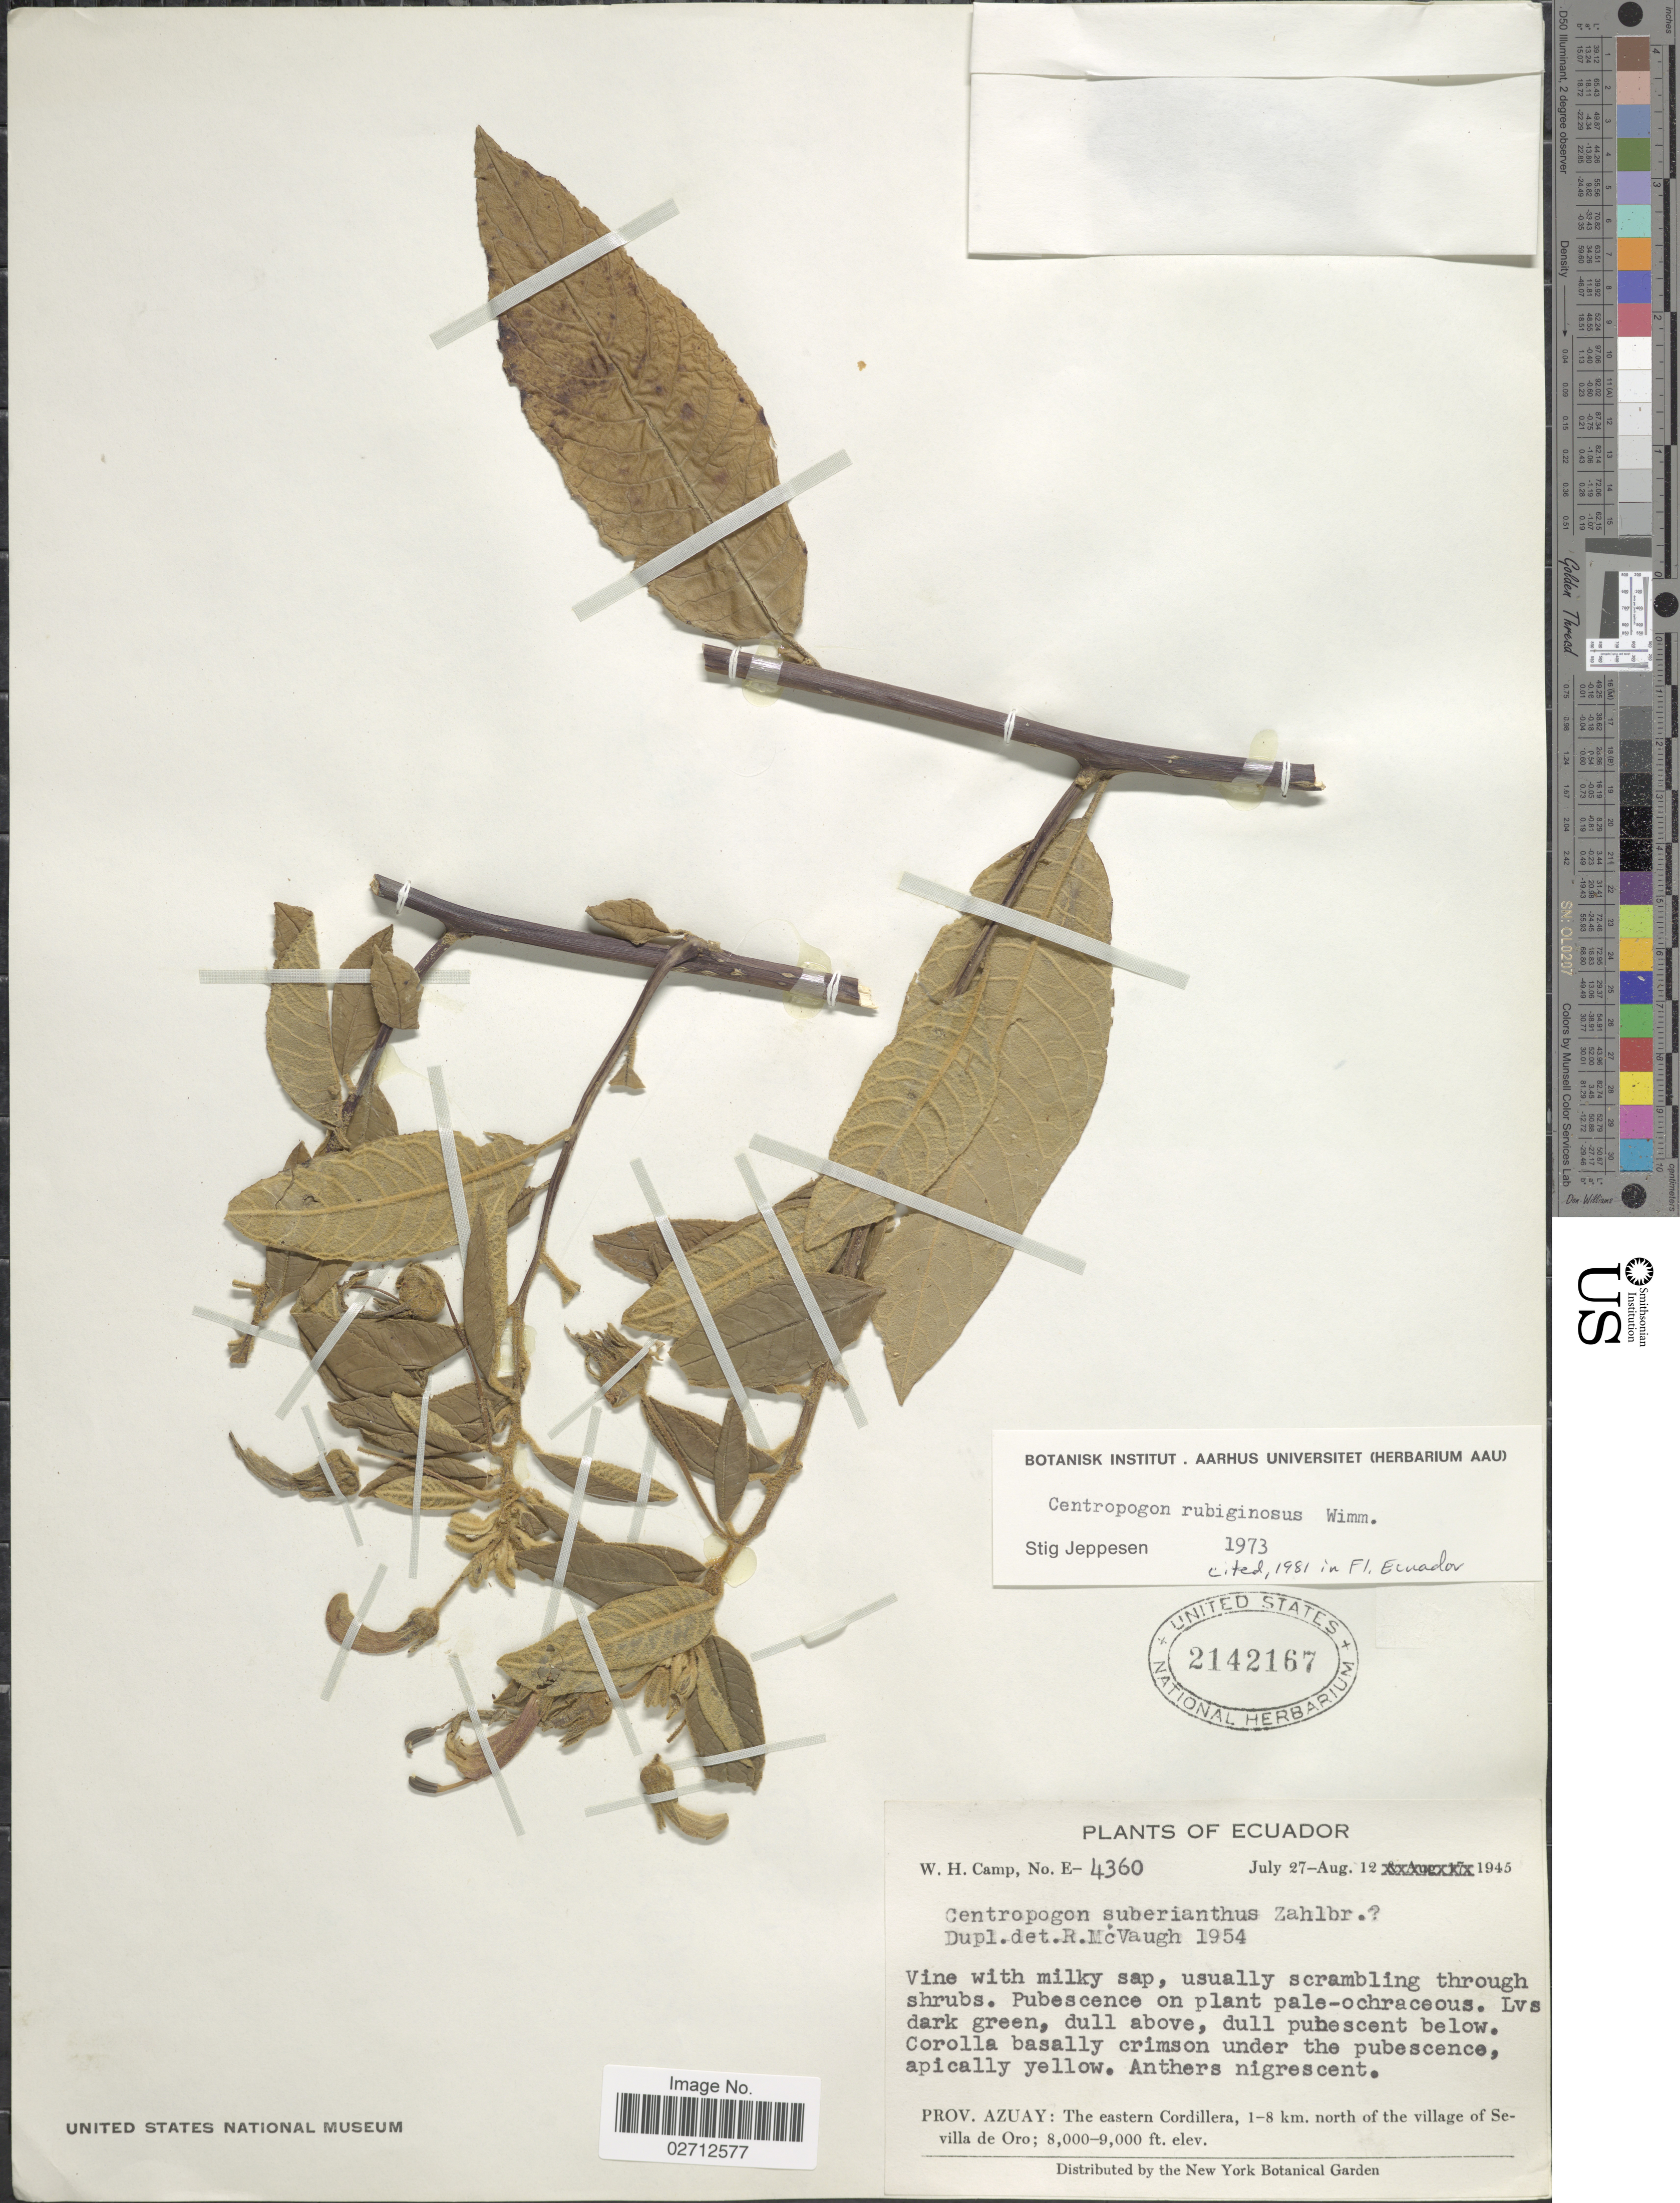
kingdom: Plantae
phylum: Tracheophyta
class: Magnoliopsida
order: Asterales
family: Campanulaceae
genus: Centropogon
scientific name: Centropogon rubiginosus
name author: E. Wimm.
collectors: W. H. Camp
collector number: E-4360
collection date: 1945-07-27/1945-08-12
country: Ecuador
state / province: Azuay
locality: The eastern Cordillera, 1-8 km north of the village of Sevilla de Oro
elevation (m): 2438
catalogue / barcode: US 2142167